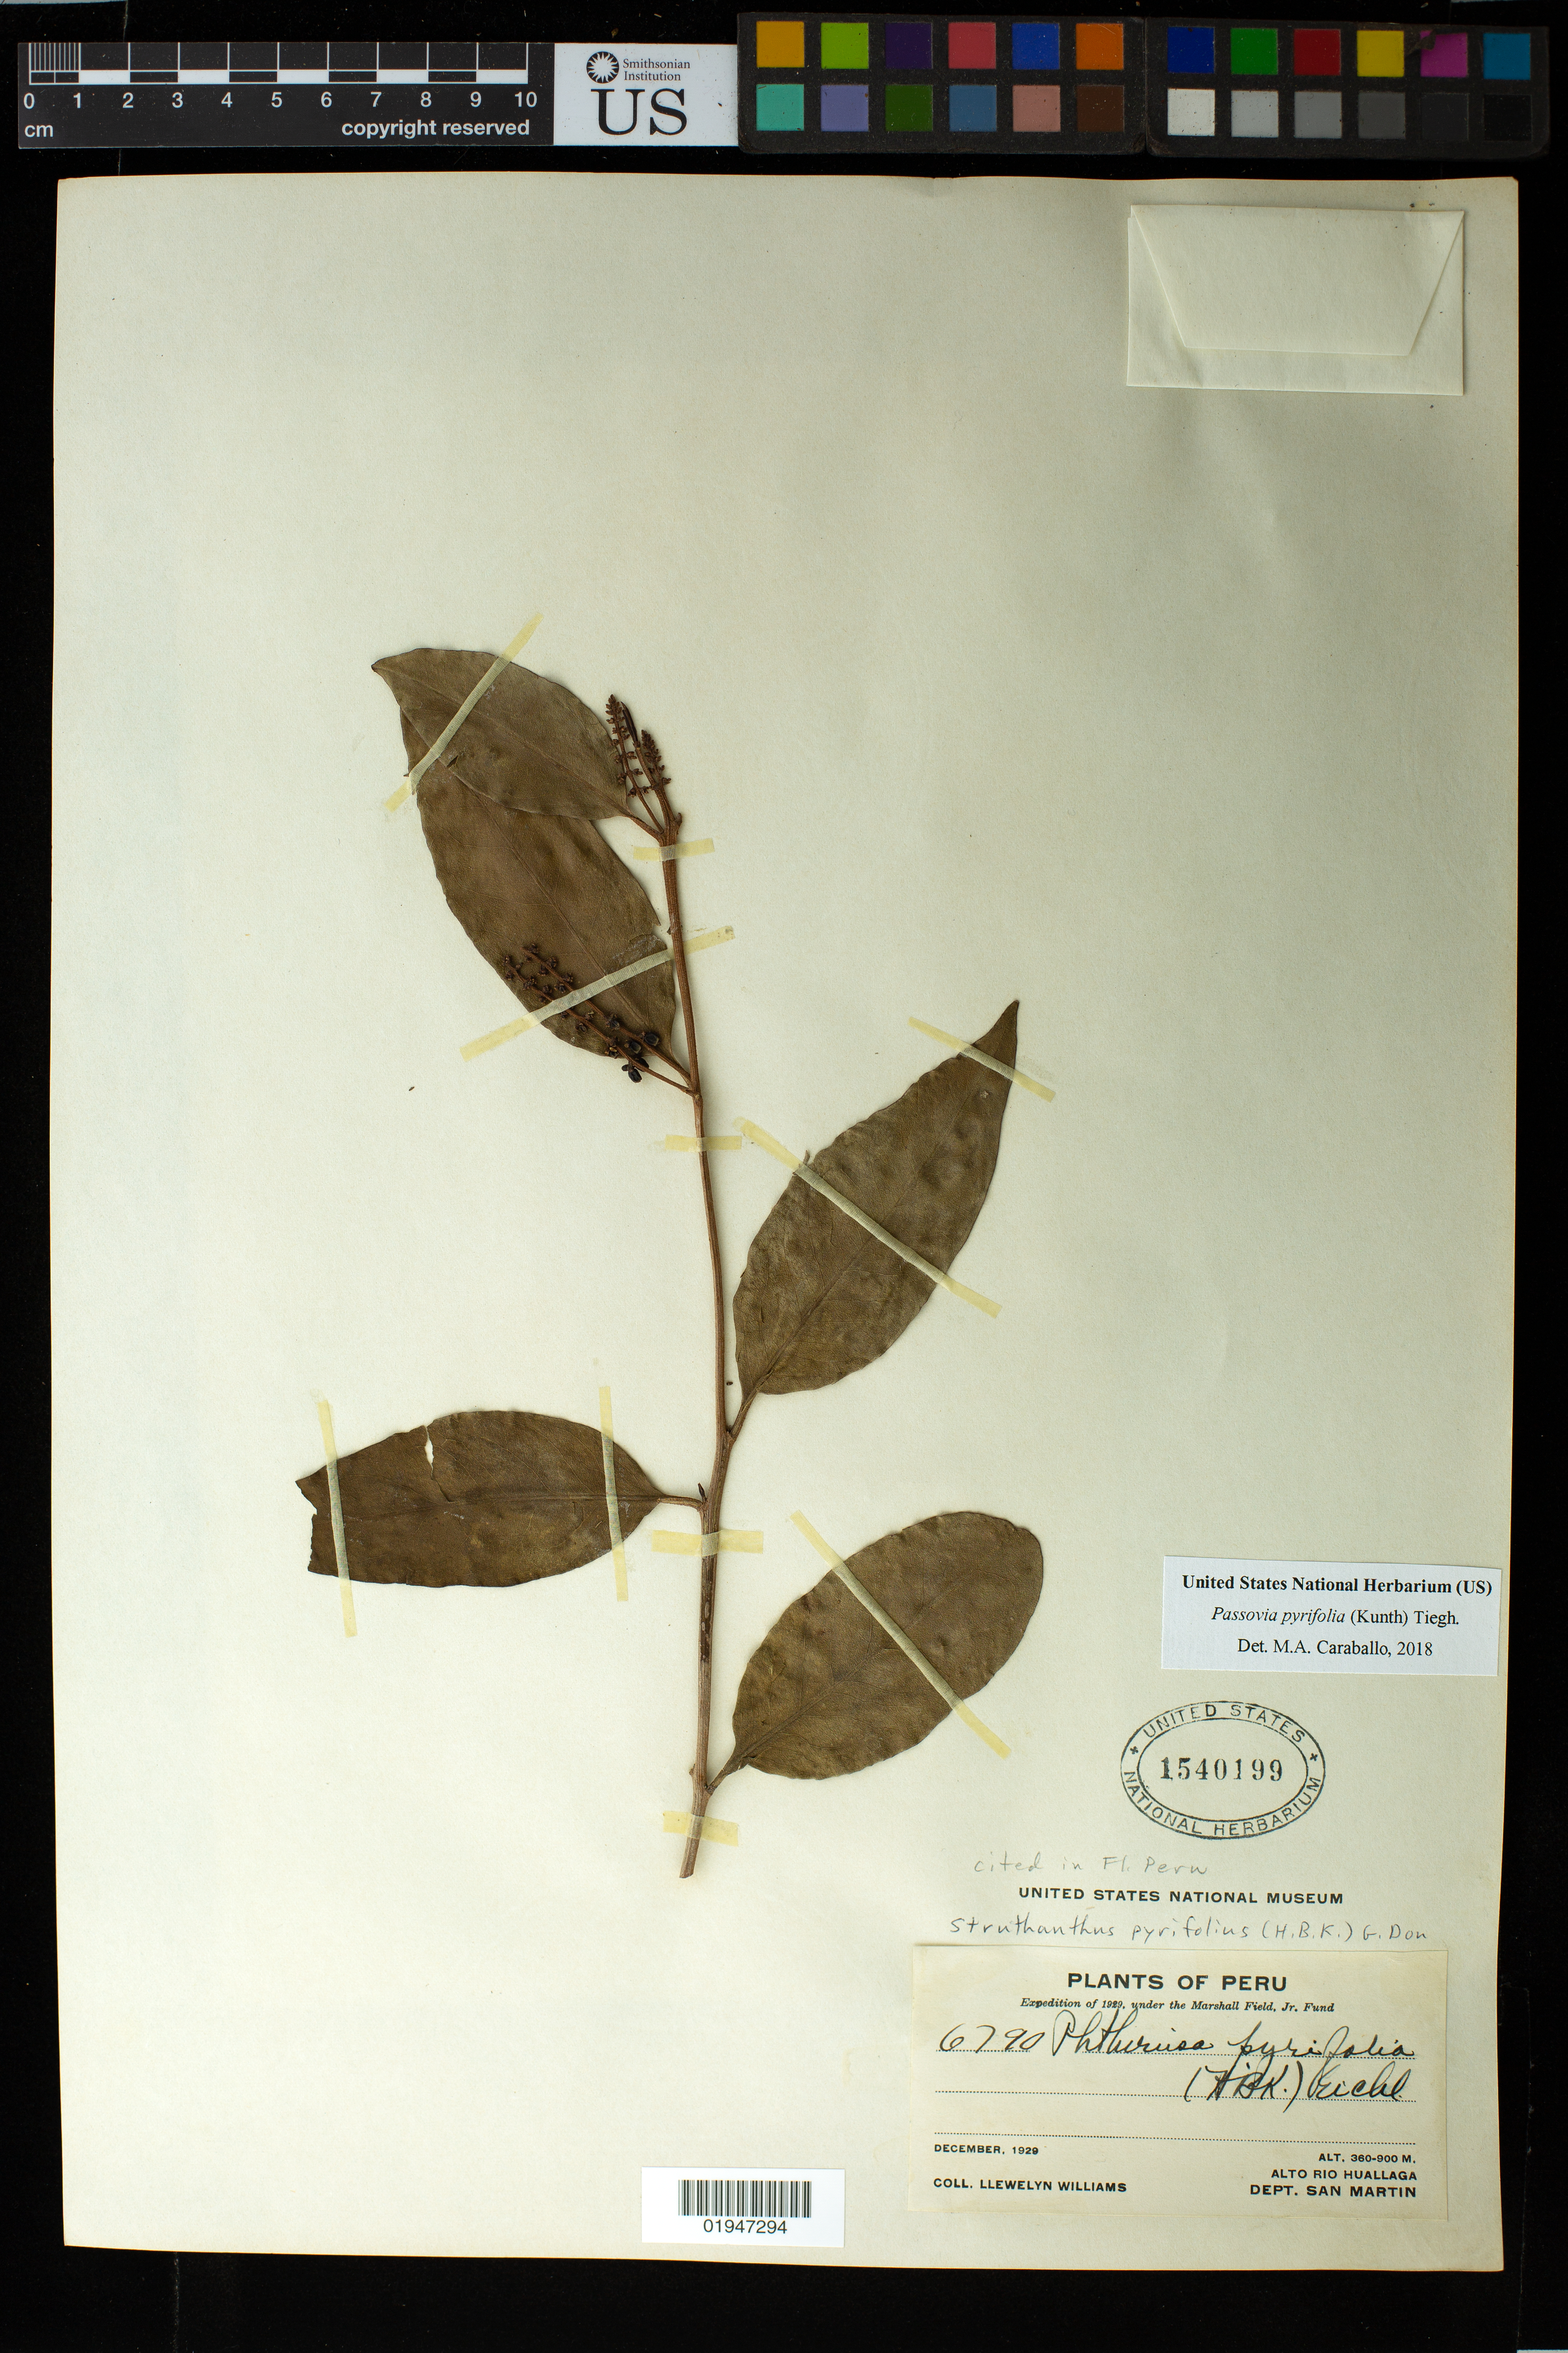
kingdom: Plantae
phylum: Tracheophyta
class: Magnoliopsida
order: Santalales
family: Loranthaceae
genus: Passovia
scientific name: Passovia pyrifolia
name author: (Kunth) Tiegh.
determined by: Caraballo-Ortiz, Marcos A., (MISS), University of Mississippi (UNITED STATES)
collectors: L. Williams & W. J. Dennis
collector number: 6790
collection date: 1929-12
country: Peru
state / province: San Martín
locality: Alto Río Huallaga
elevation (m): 360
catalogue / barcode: US 1540199